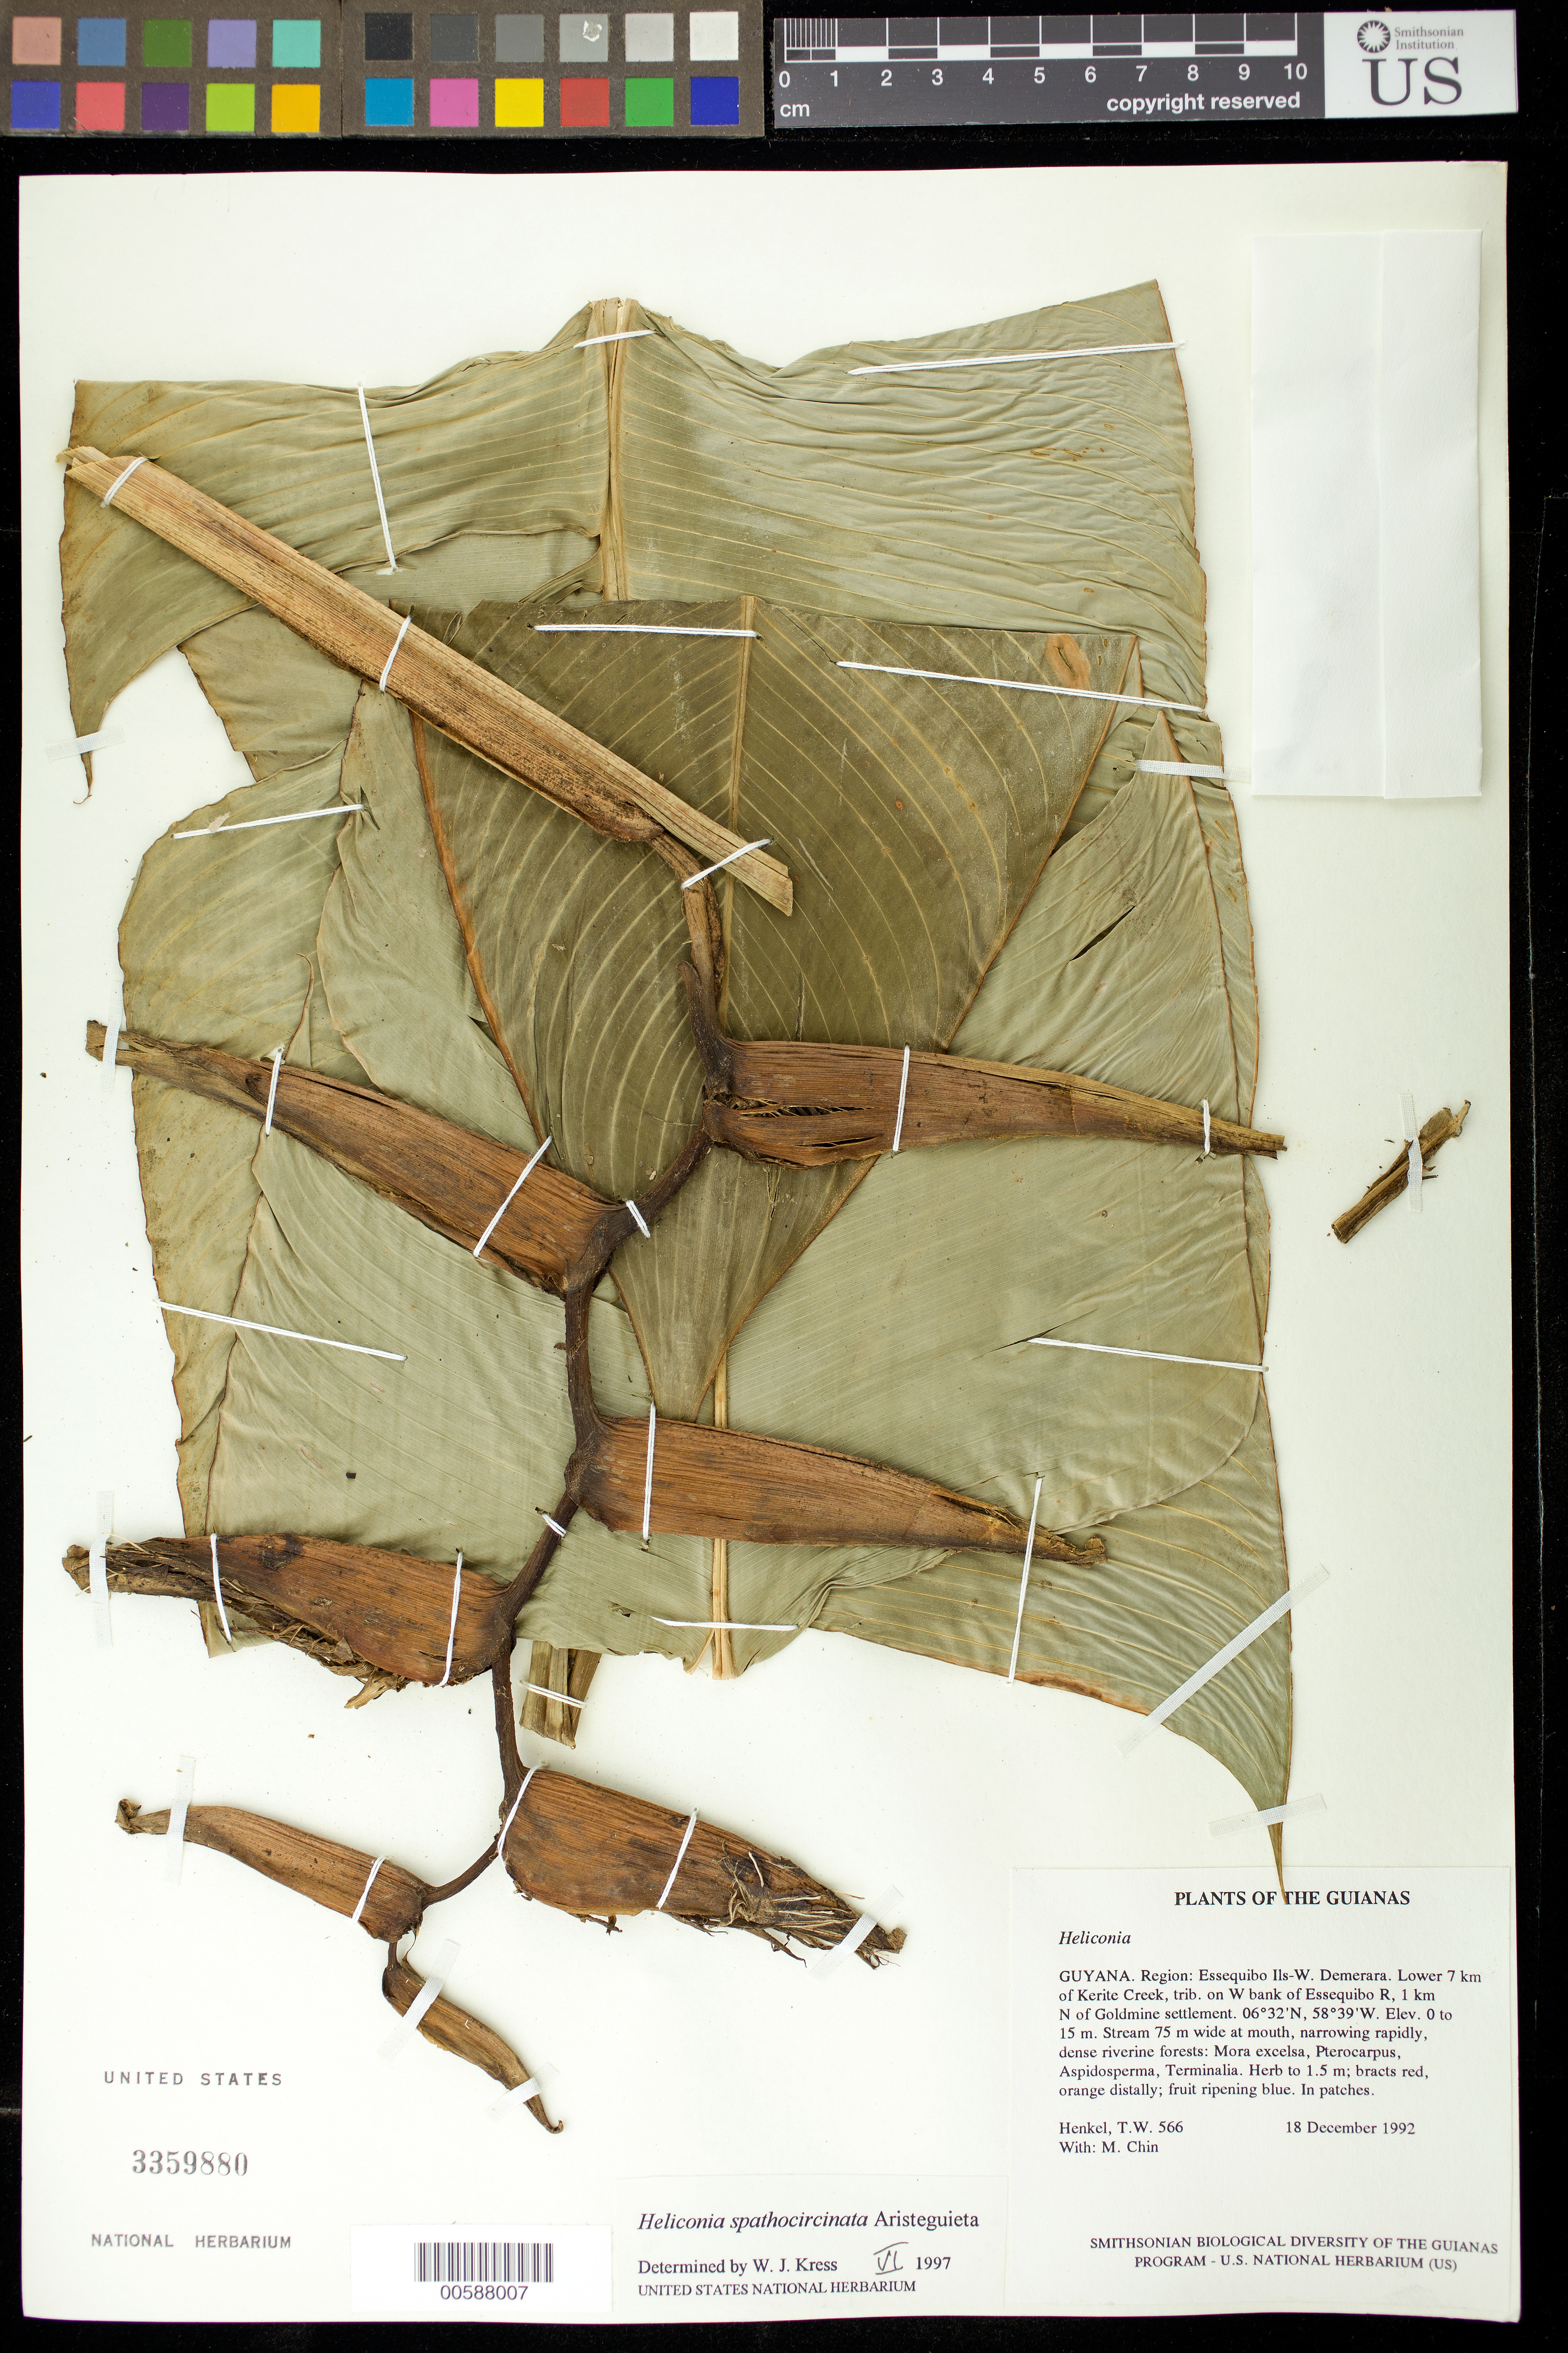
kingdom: Plantae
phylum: Tracheophyta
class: Liliopsida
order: Zingiberales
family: Heliconiaceae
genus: Heliconia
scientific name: Heliconia spathocircinata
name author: Aristeg.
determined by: Kress, W. J., (US), Smithsonian Institution - National Museum of Natural History (UNITED STATES)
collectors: T. Henkel & M. Chin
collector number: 566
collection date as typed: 18 December 1992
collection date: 1992-12-18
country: Guyana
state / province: Essequibo Isl-W. Demerara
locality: Lower 7 km of Kerite Creek, 1 km N of Goldmine settlement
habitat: Stream 75 m wide at mouth, narrowing rapidly, dense riverine forests: Mora excelsa, Pterocarpus, Aspidosperma, Terminalia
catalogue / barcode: US 3359880